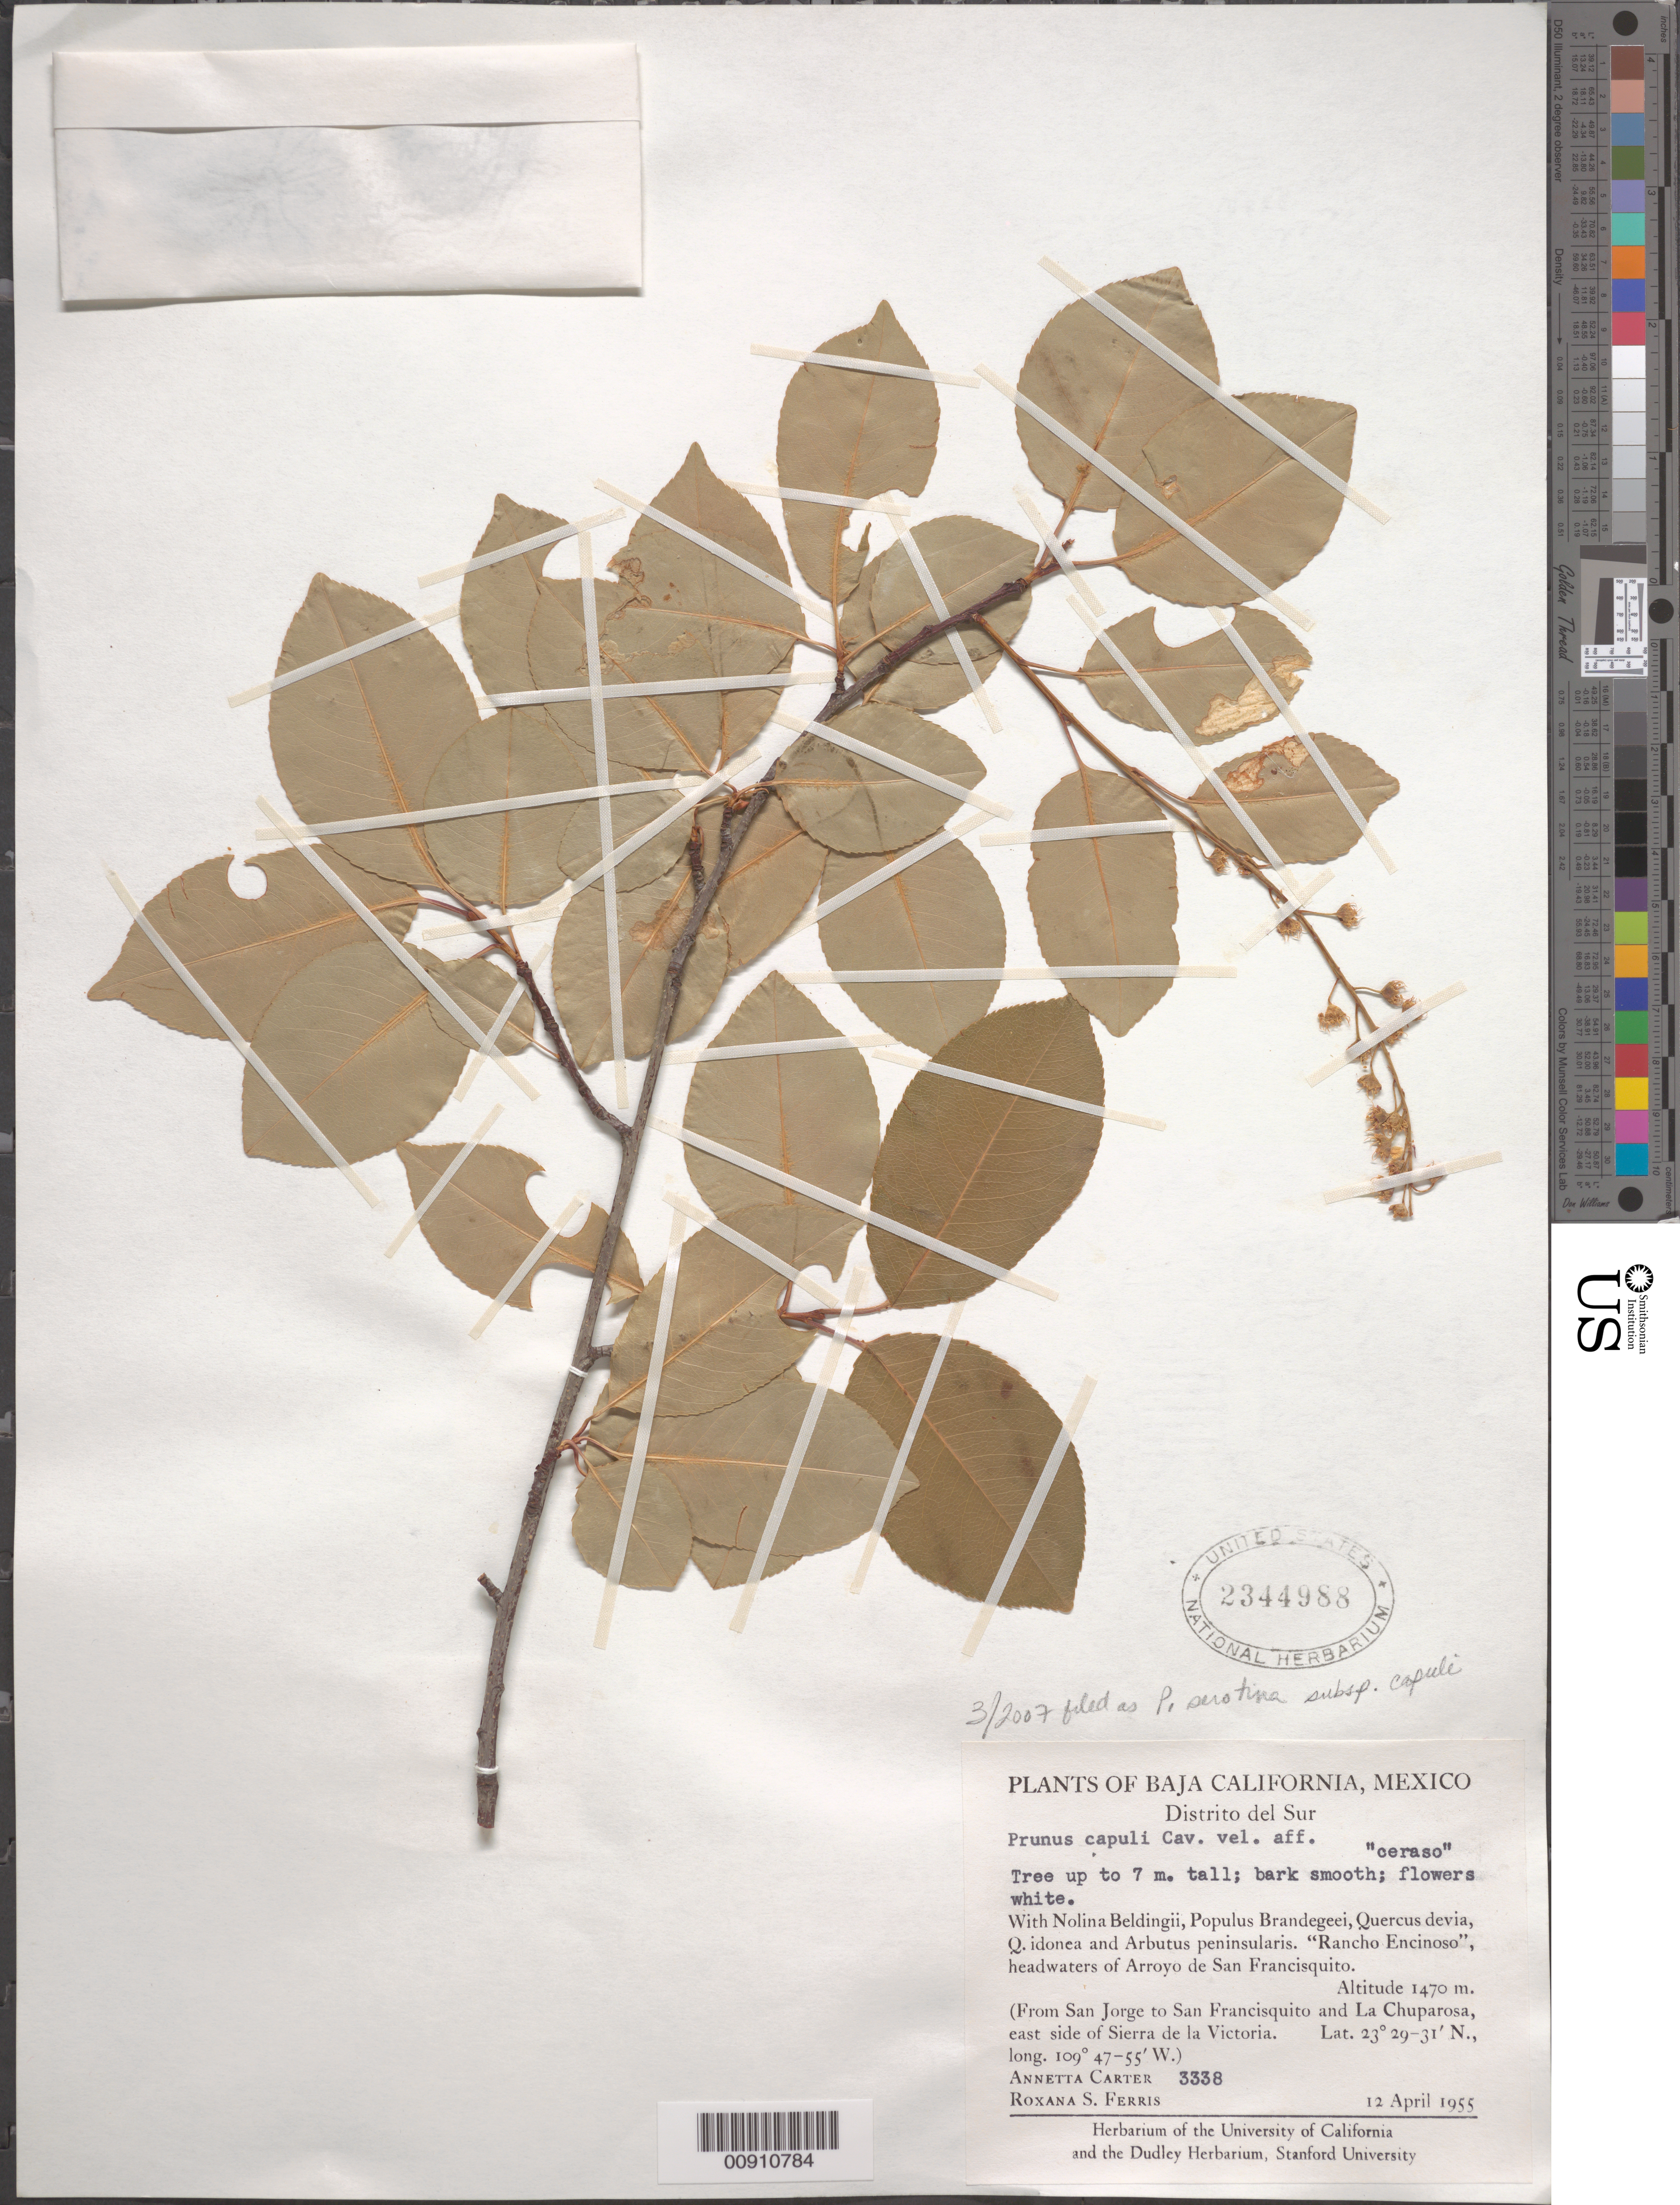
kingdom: Plantae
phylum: Tracheophyta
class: Magnoliopsida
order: Rosales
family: Rosaceae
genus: Prunus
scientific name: Prunus serotina var. salicifolia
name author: (Kunth) Koehne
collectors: A. Carter & R. S. Ferris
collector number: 3338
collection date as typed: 12 Apr 1955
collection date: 1955-04-12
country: Mexico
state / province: Baja California Sur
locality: Rancho Encinoso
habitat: With Nolina Beldingii, Populus brandegeei, Quercus devia, Q. idonea and Arbutus peninsularis.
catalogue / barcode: US 2344988